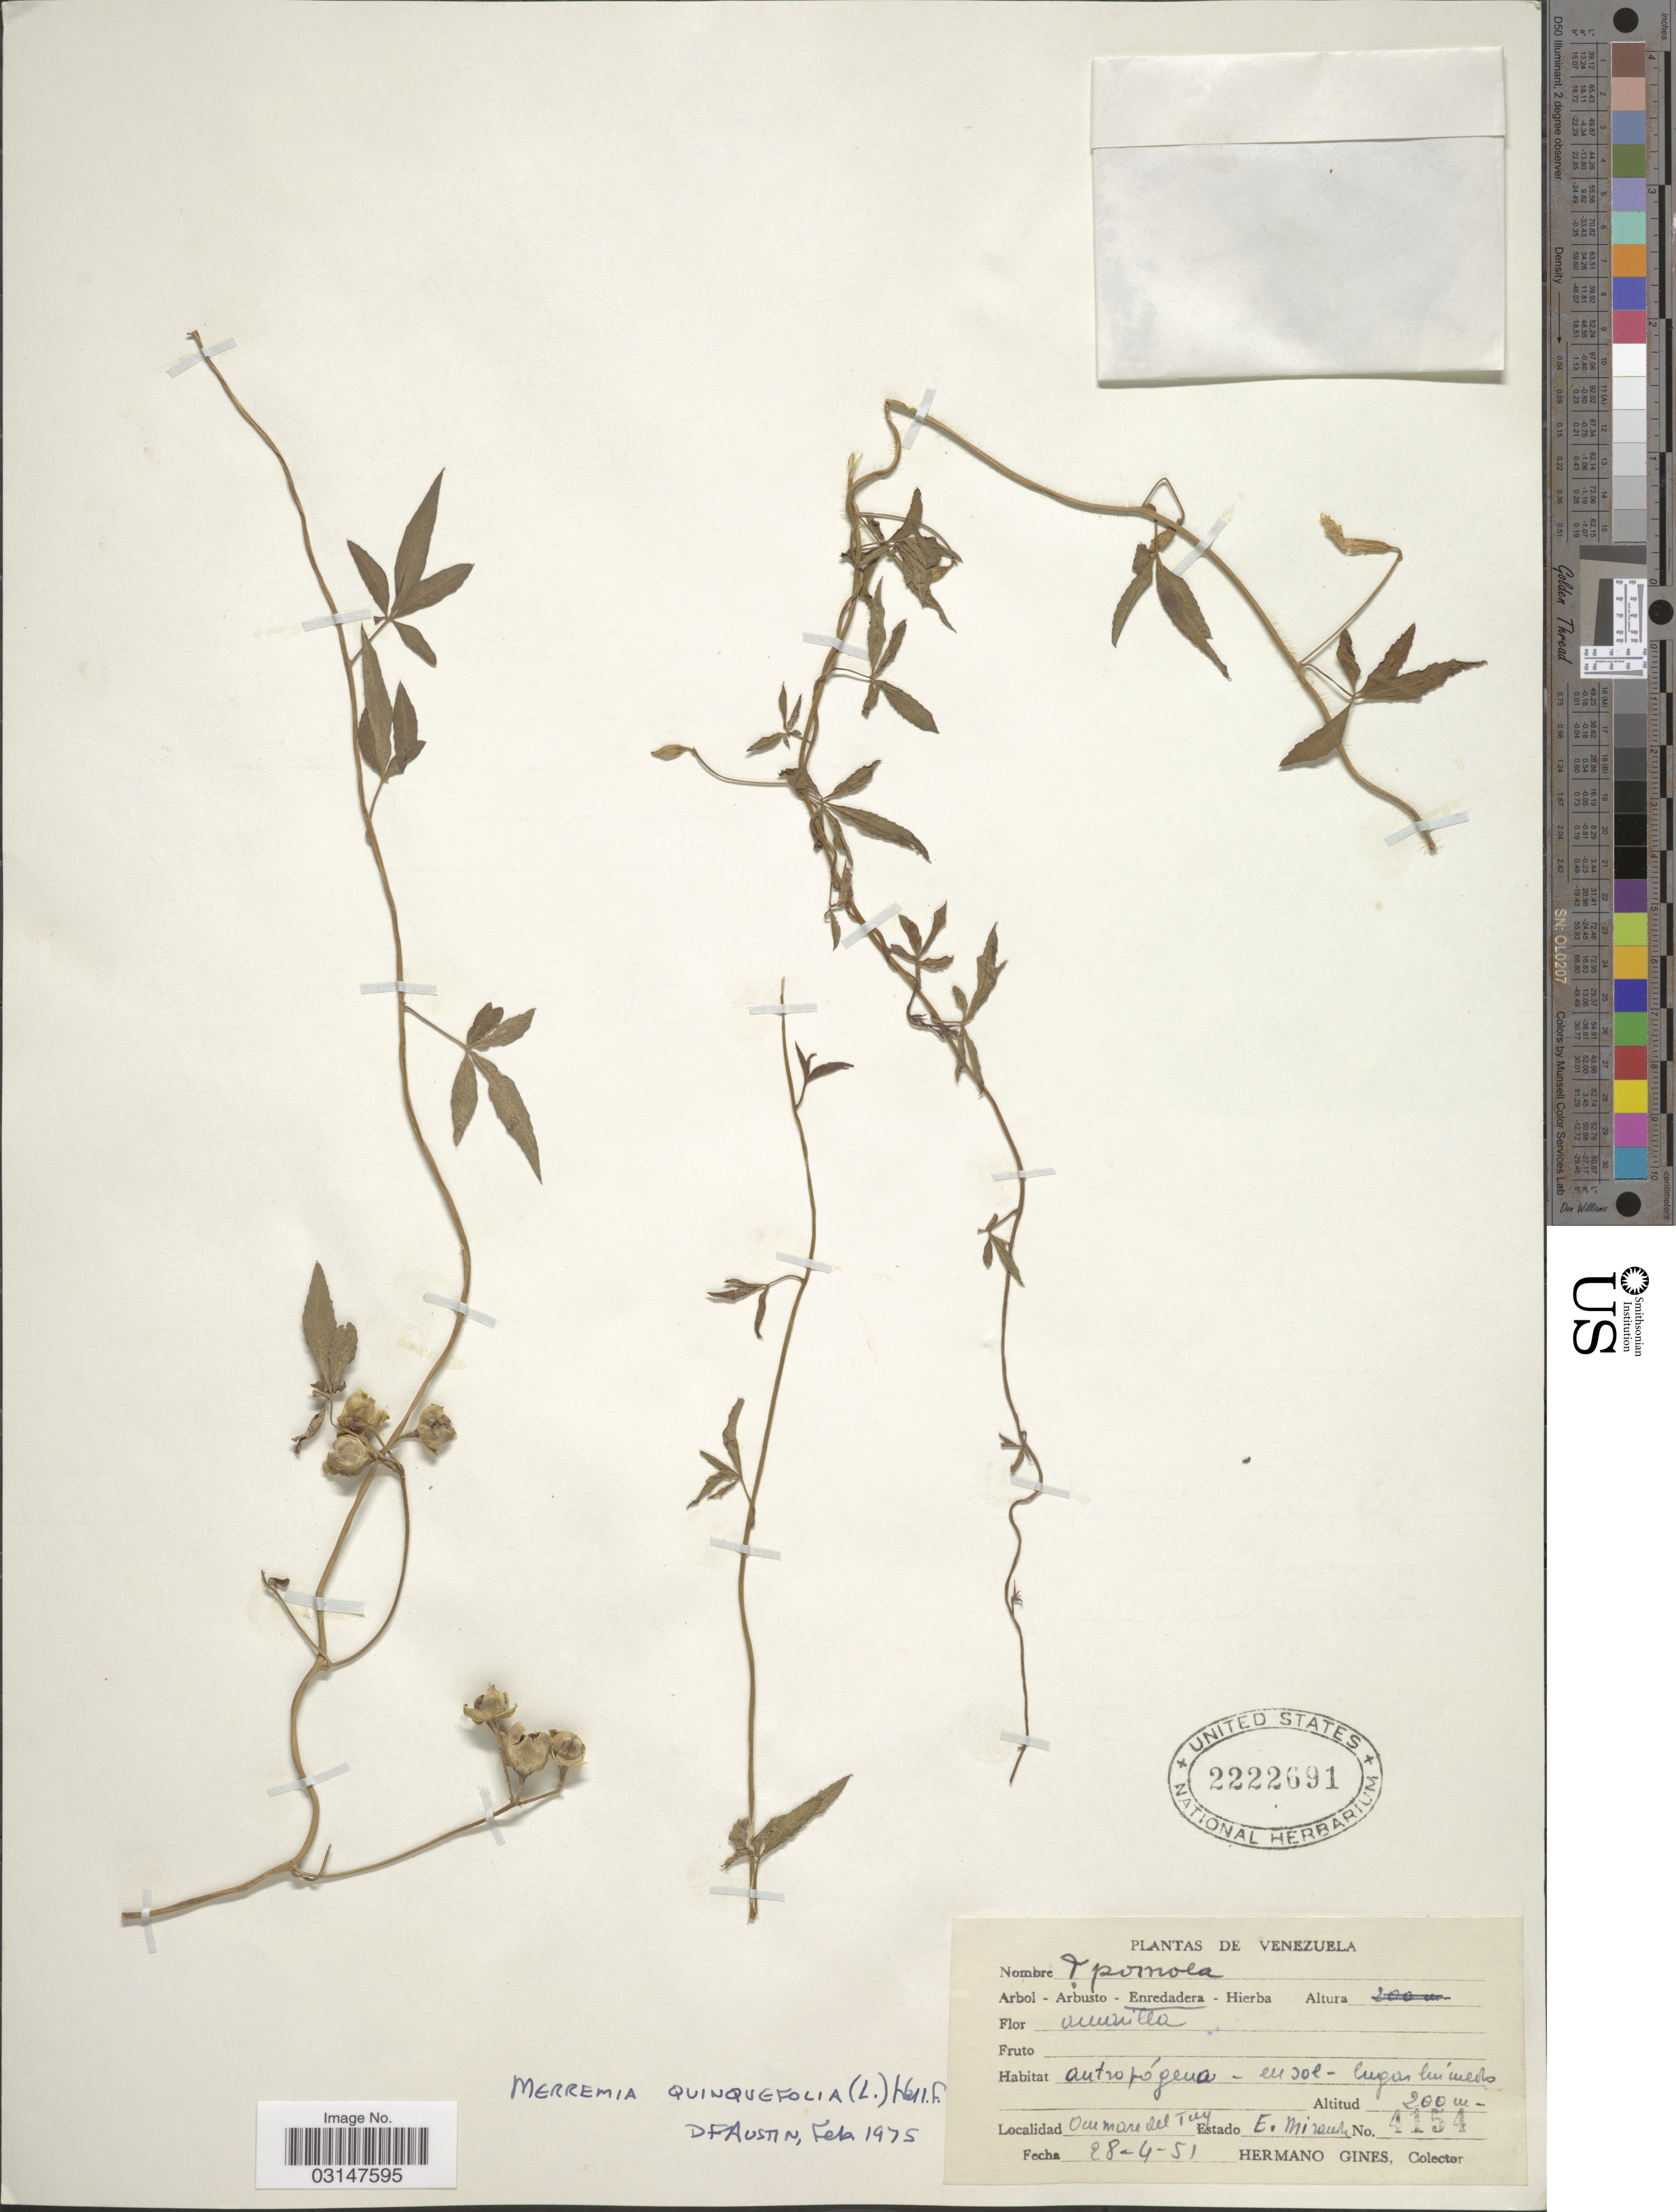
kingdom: Plantae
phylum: Tracheophyta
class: Magnoliopsida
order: Solanales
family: Convolvulaceae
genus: Distimake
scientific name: Distimake quinquefolius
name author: (L.) A. R. Simões & Staples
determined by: Strong, Mark T., (BOT), Smithsonian Institution - National Museum of Natural History (UNITED STATES)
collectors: Bro. Gines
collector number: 4154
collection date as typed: Transcribed d/m/y: 28/4/51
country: Venezuela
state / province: Miranda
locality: Ocumare del Tuy, Estado E. Miranda.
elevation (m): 200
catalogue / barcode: US 2222691